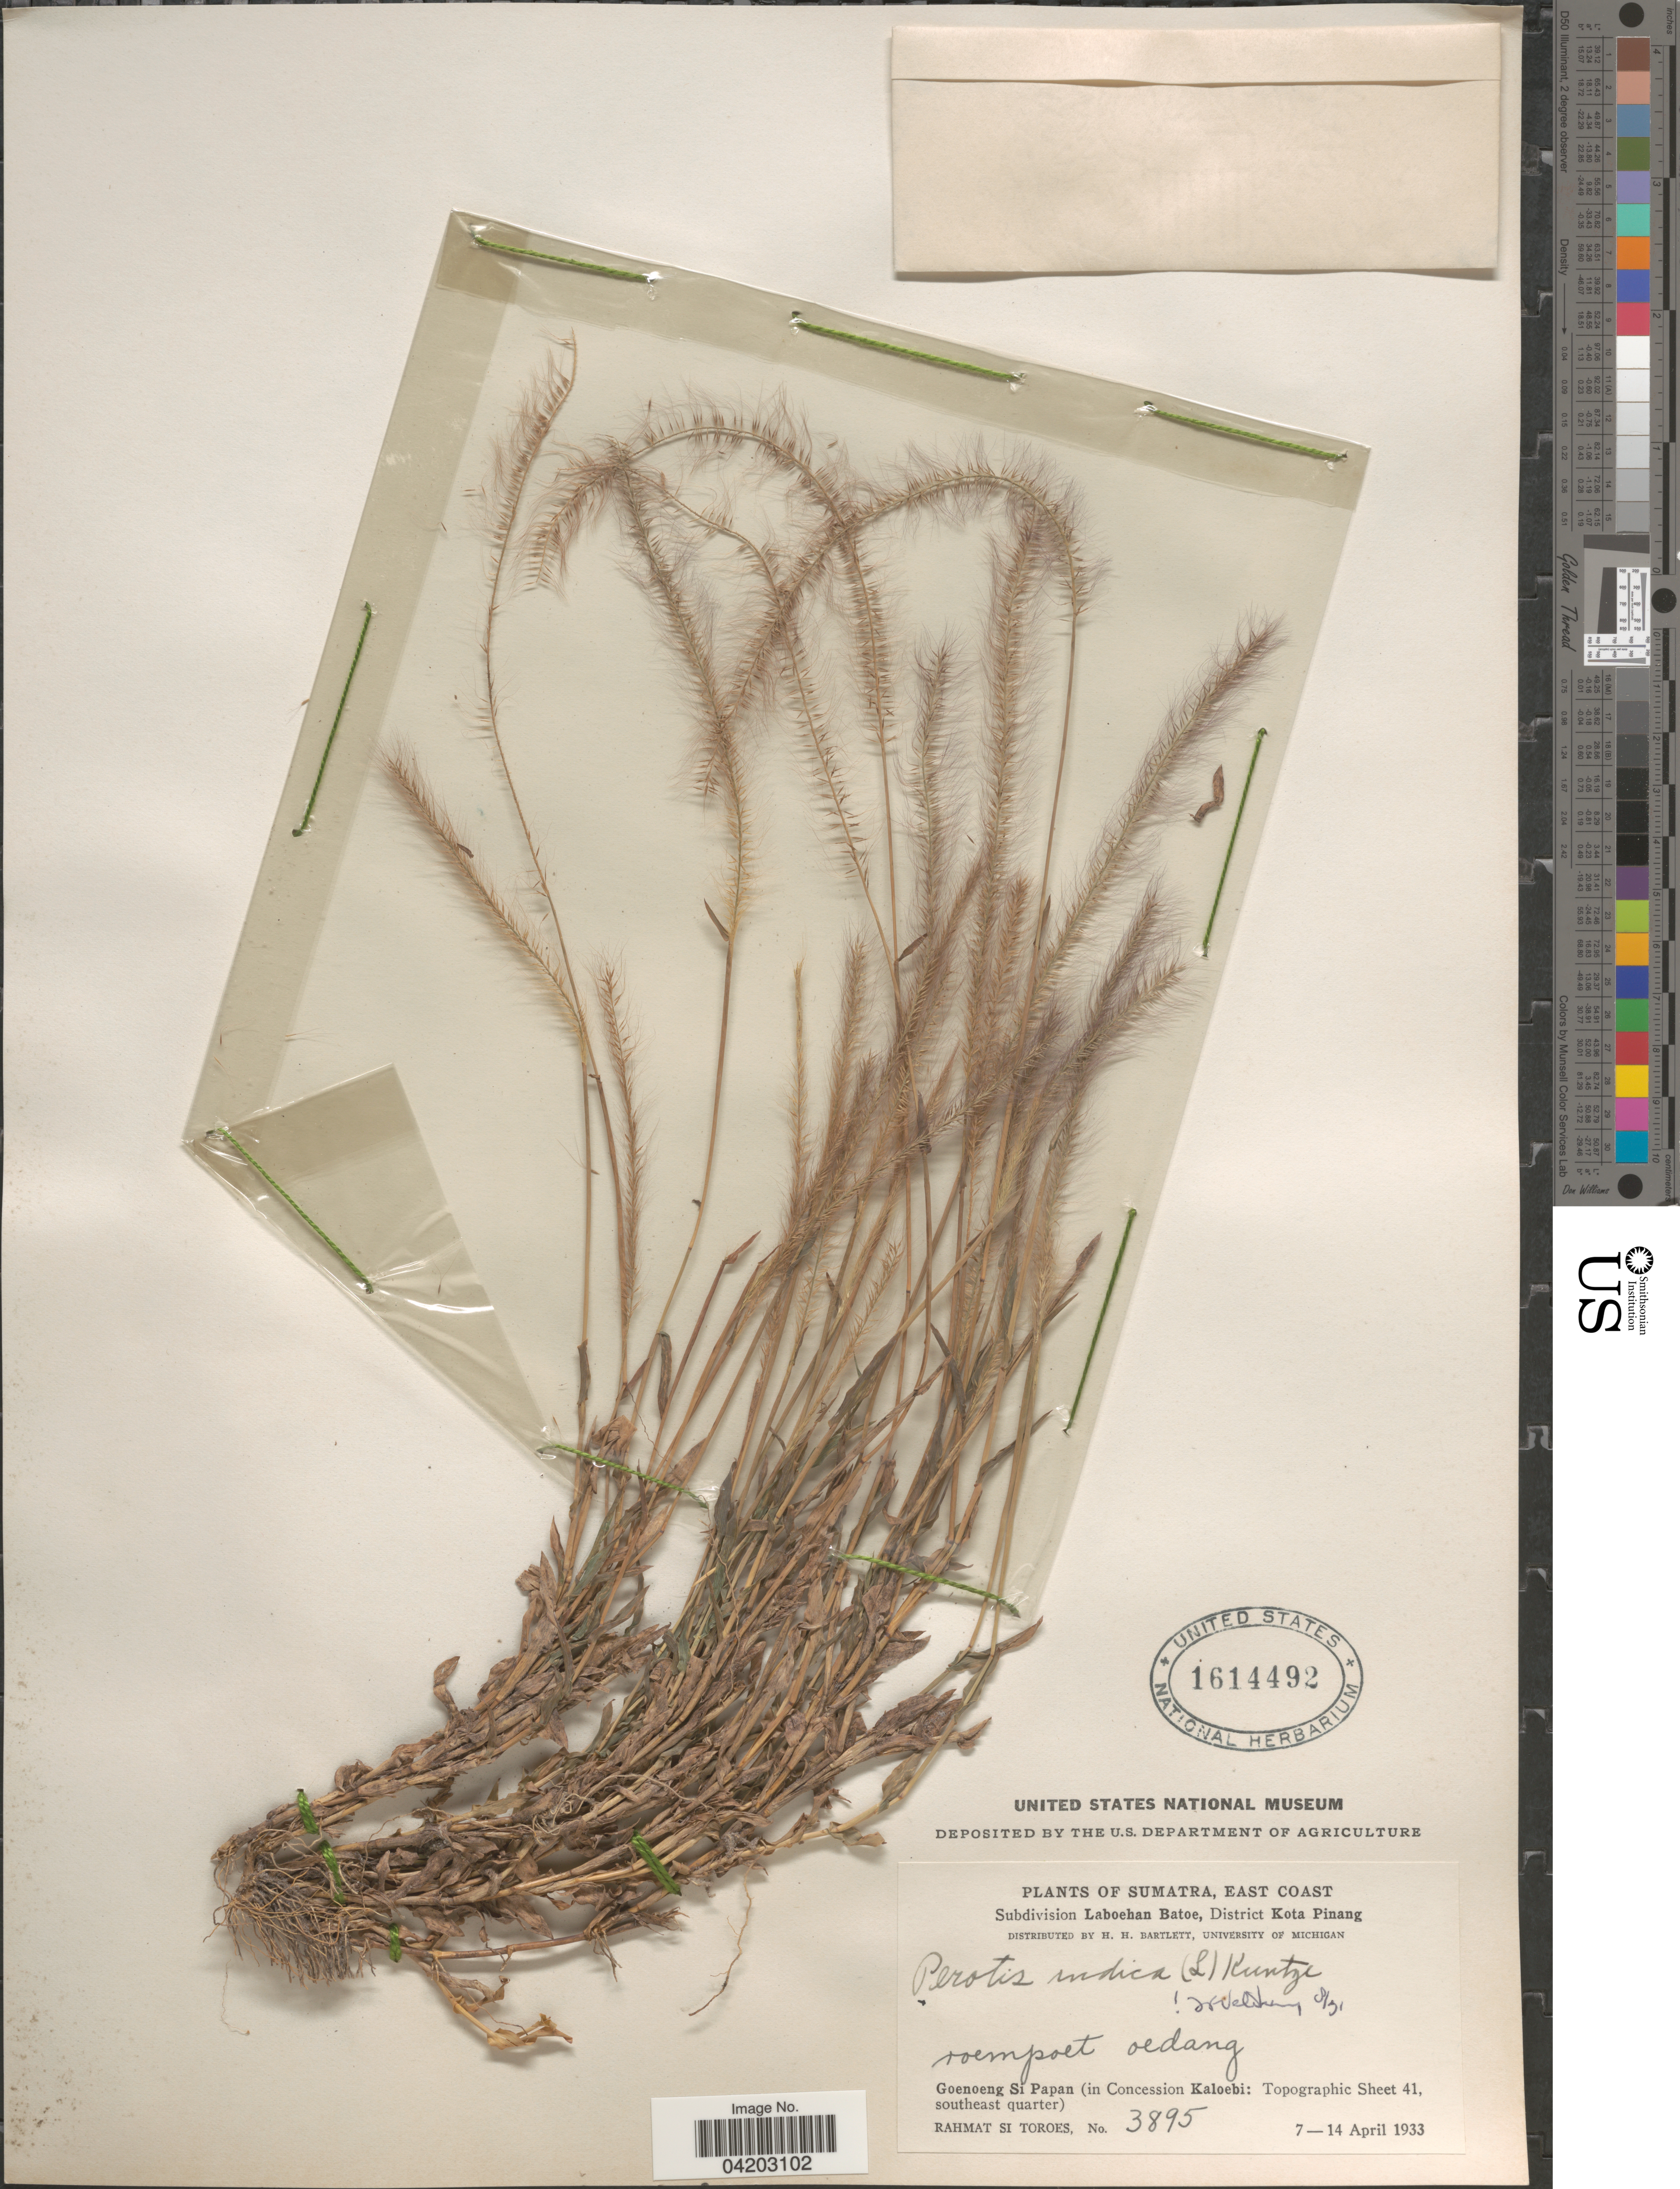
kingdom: Plantae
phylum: Tracheophyta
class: Liliopsida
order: Poales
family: Poaceae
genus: Perotis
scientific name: Perotis indica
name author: (L.) Kuntze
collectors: Rahmat Si Boeea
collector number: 3895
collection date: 1933-04-07/1933-04-14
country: Indonesia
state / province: Sumatra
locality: East Coast. Subdivision Laboehan Batoe, District Kota Pinang. Roempoet oedang. Goenoeng Si Papan (in Concession Kaloebi: Topographic Sheet 41, southeast quarter).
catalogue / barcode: US 1614492